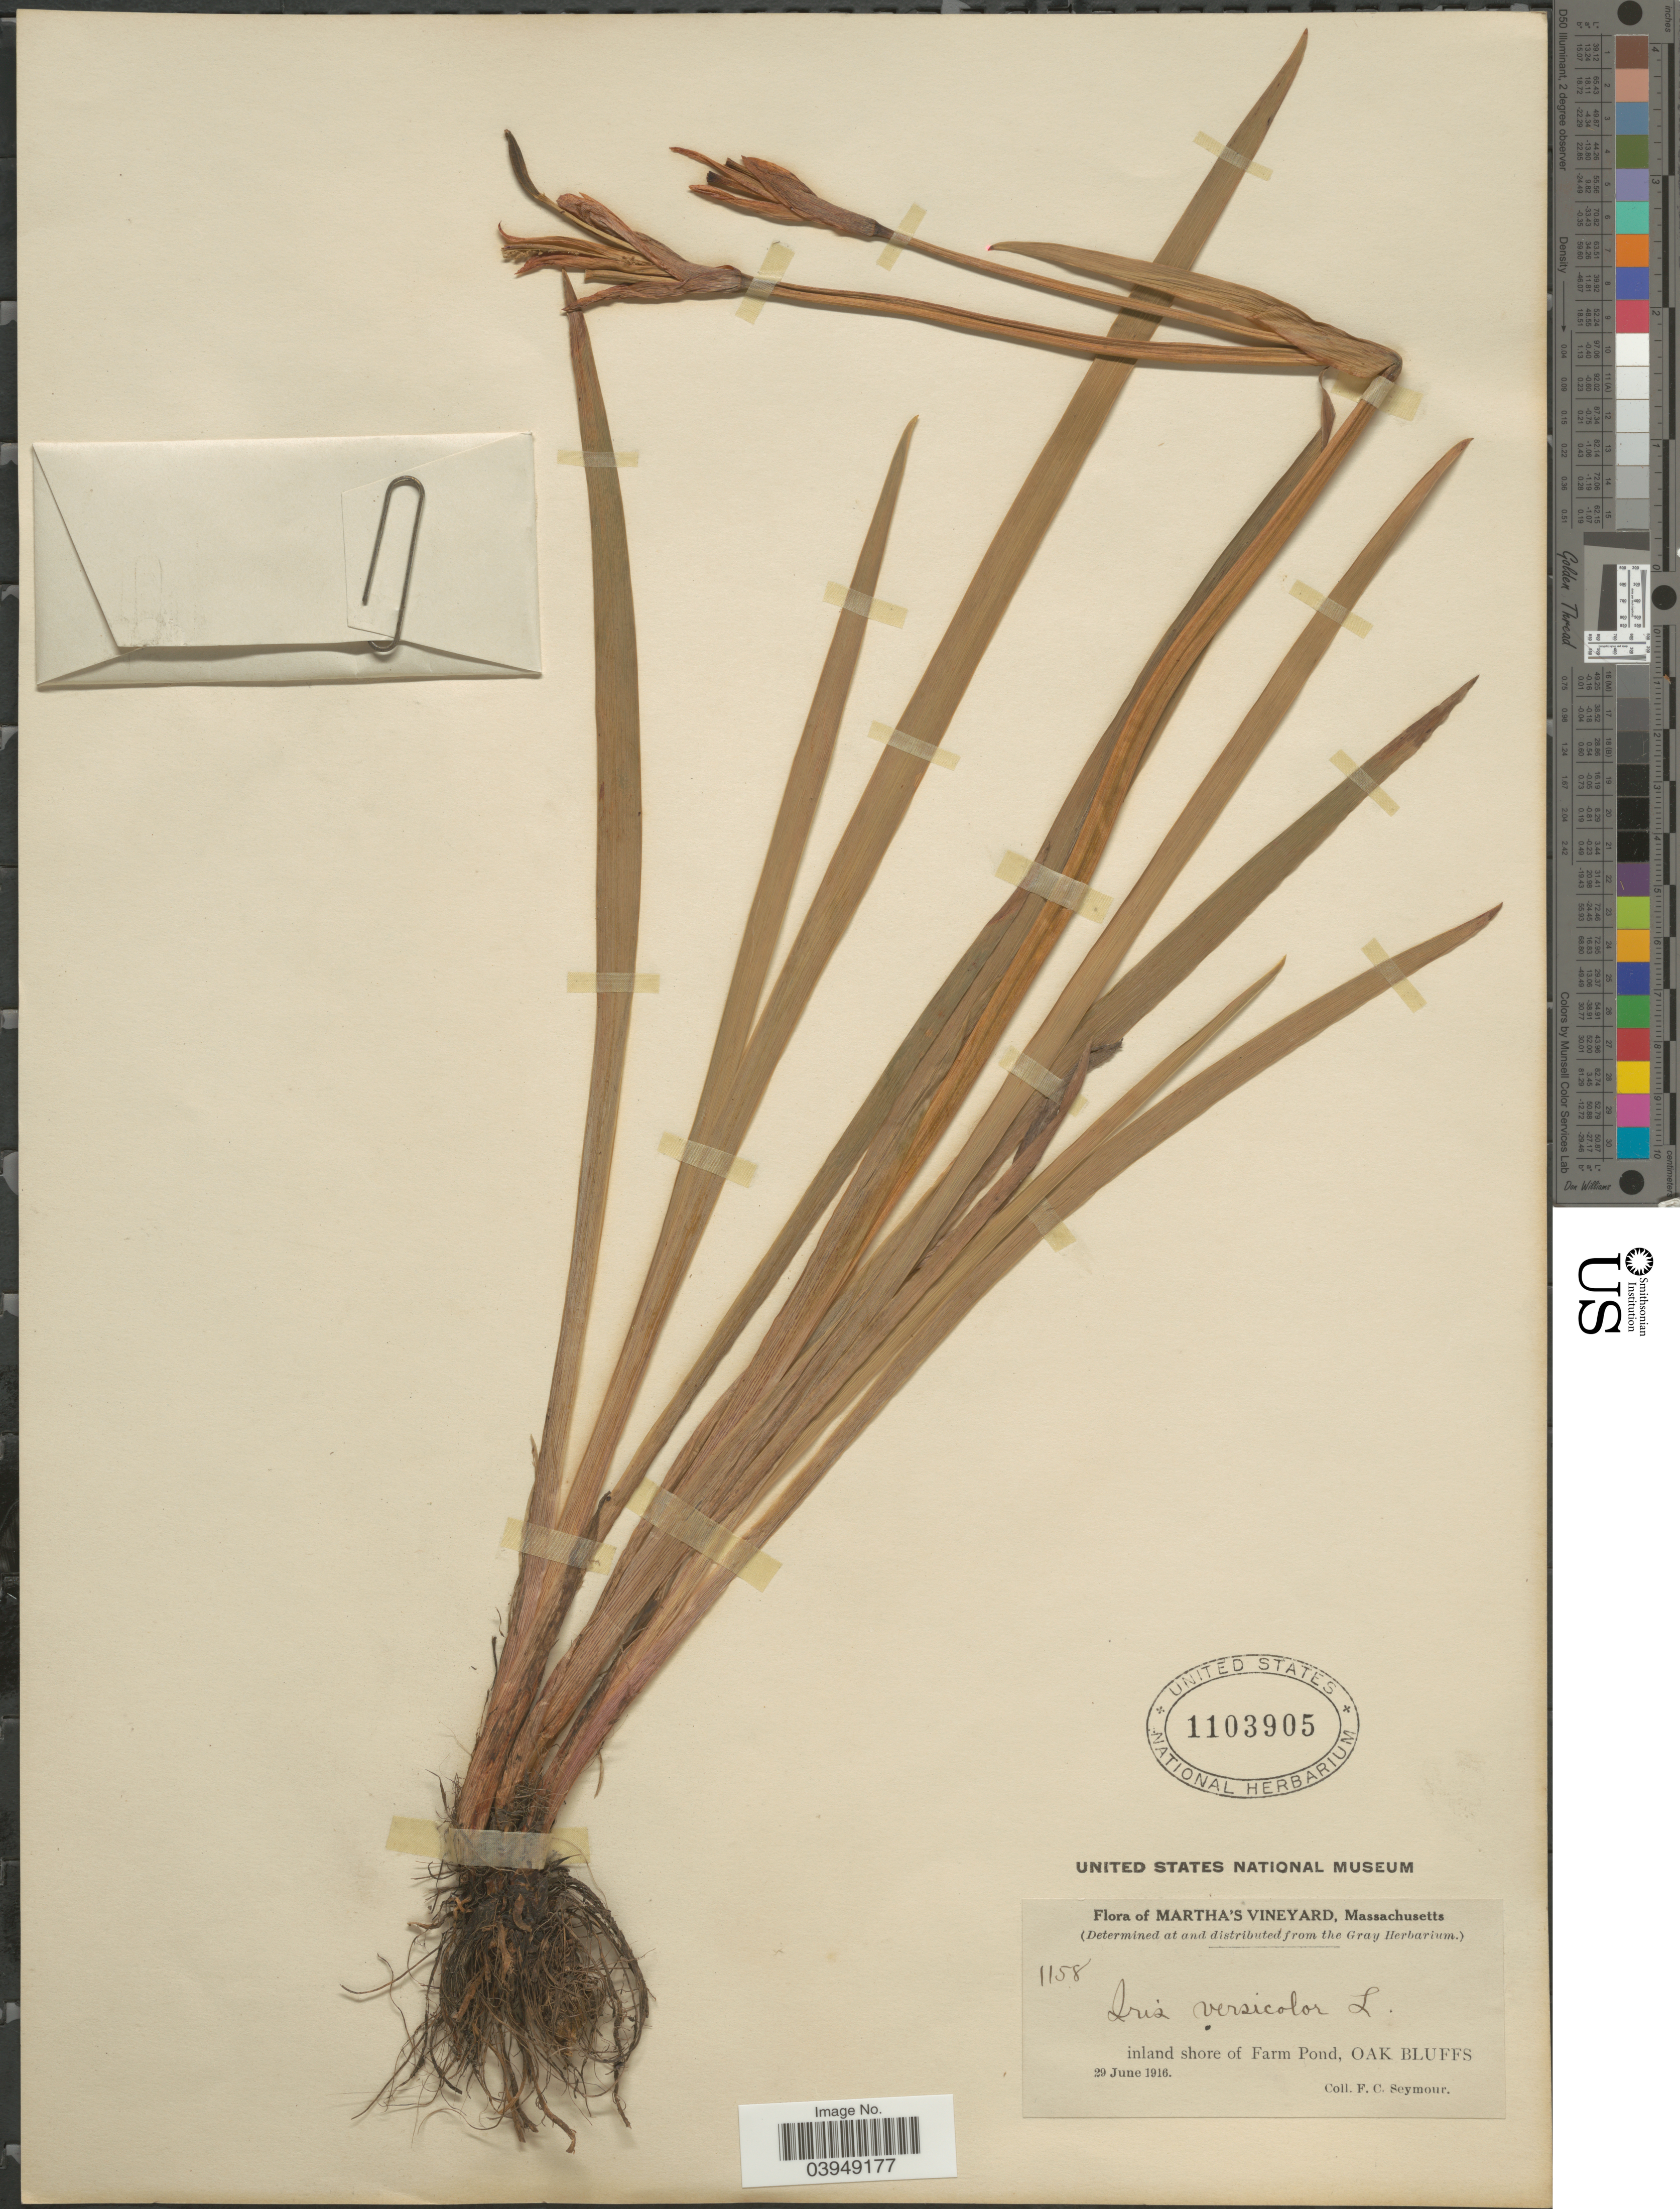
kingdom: Plantae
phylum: Tracheophyta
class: Liliopsida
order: Asparagales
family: Iridaceae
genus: Iris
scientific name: Iris versicolor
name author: L.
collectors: F. C. Seymour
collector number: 1158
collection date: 1916-06-29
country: United States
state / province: Massachusetts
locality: Martha's Vineyard. Inland shore of Farm Pond, Oak Bluffs.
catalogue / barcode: US 1103905